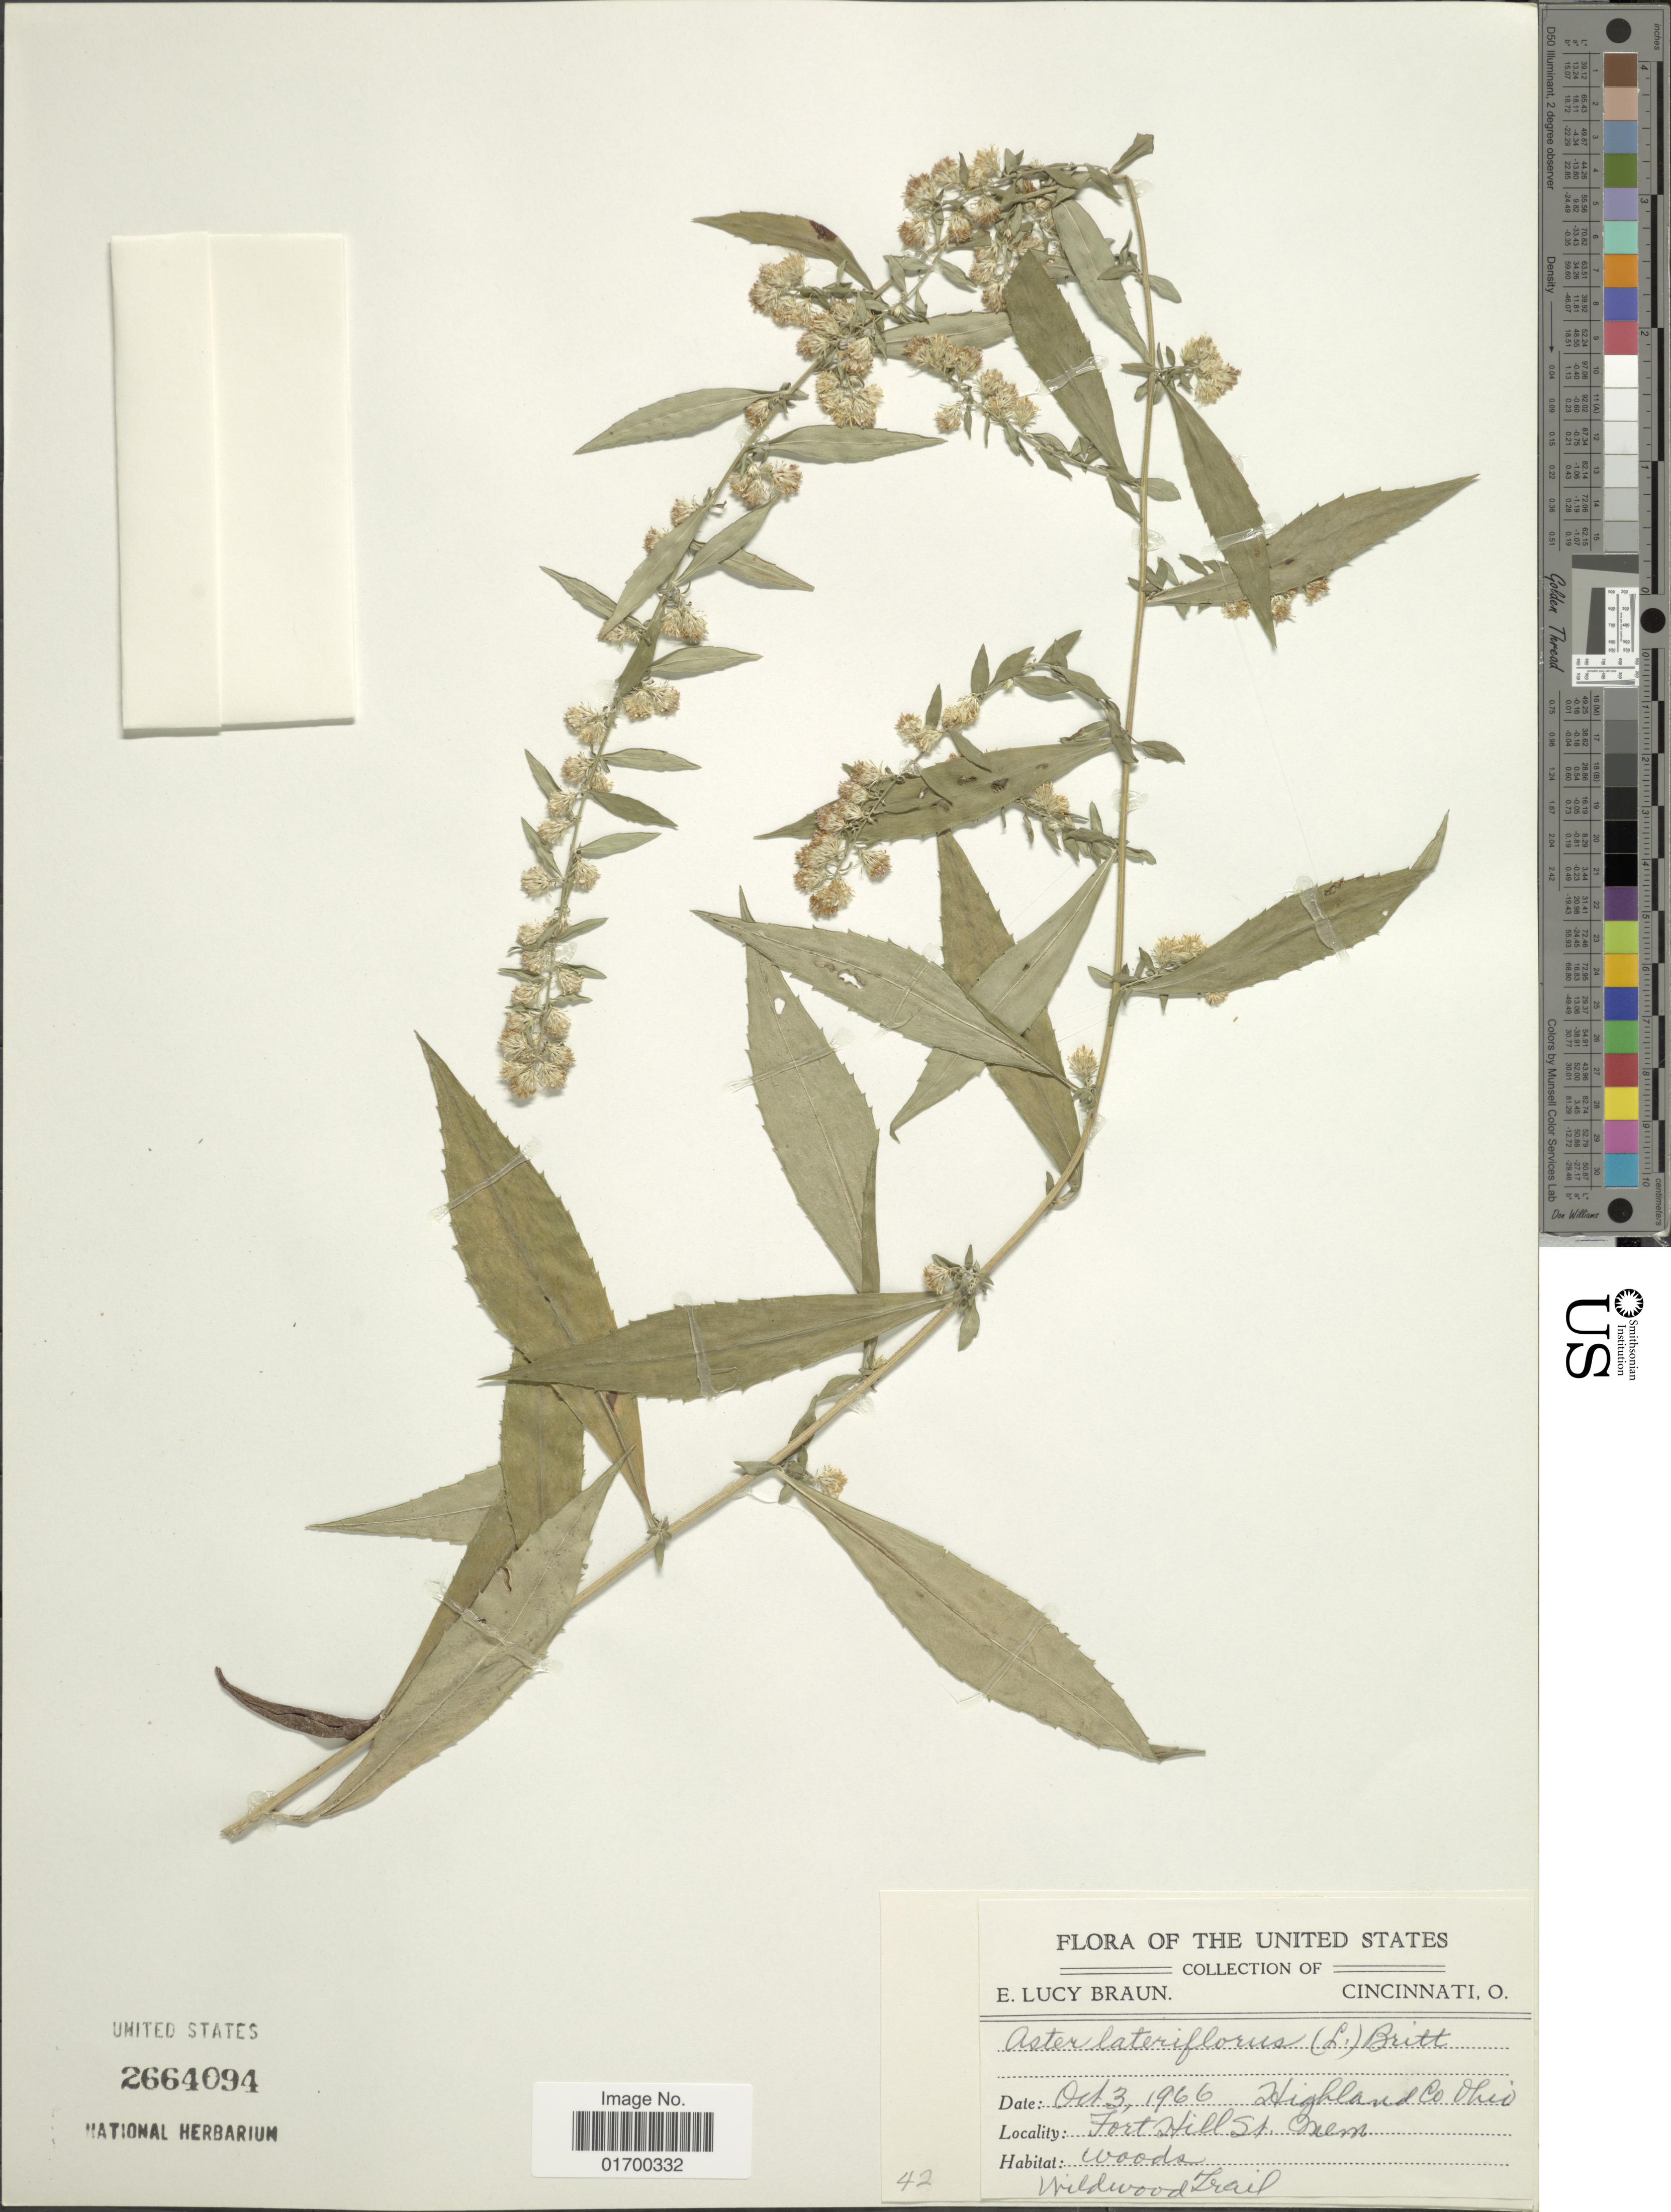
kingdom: Plantae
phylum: Tracheophyta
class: Magnoliopsida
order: Asterales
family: Asteraceae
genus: Symphyotrichum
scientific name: Symphyotrichum lateriflorum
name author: (L.) Á. Löve & D. Löve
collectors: E. L. Braun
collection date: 1966-10-03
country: United States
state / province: Ohio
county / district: Highland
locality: Fort Hill St. Memorial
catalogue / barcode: US 2664094